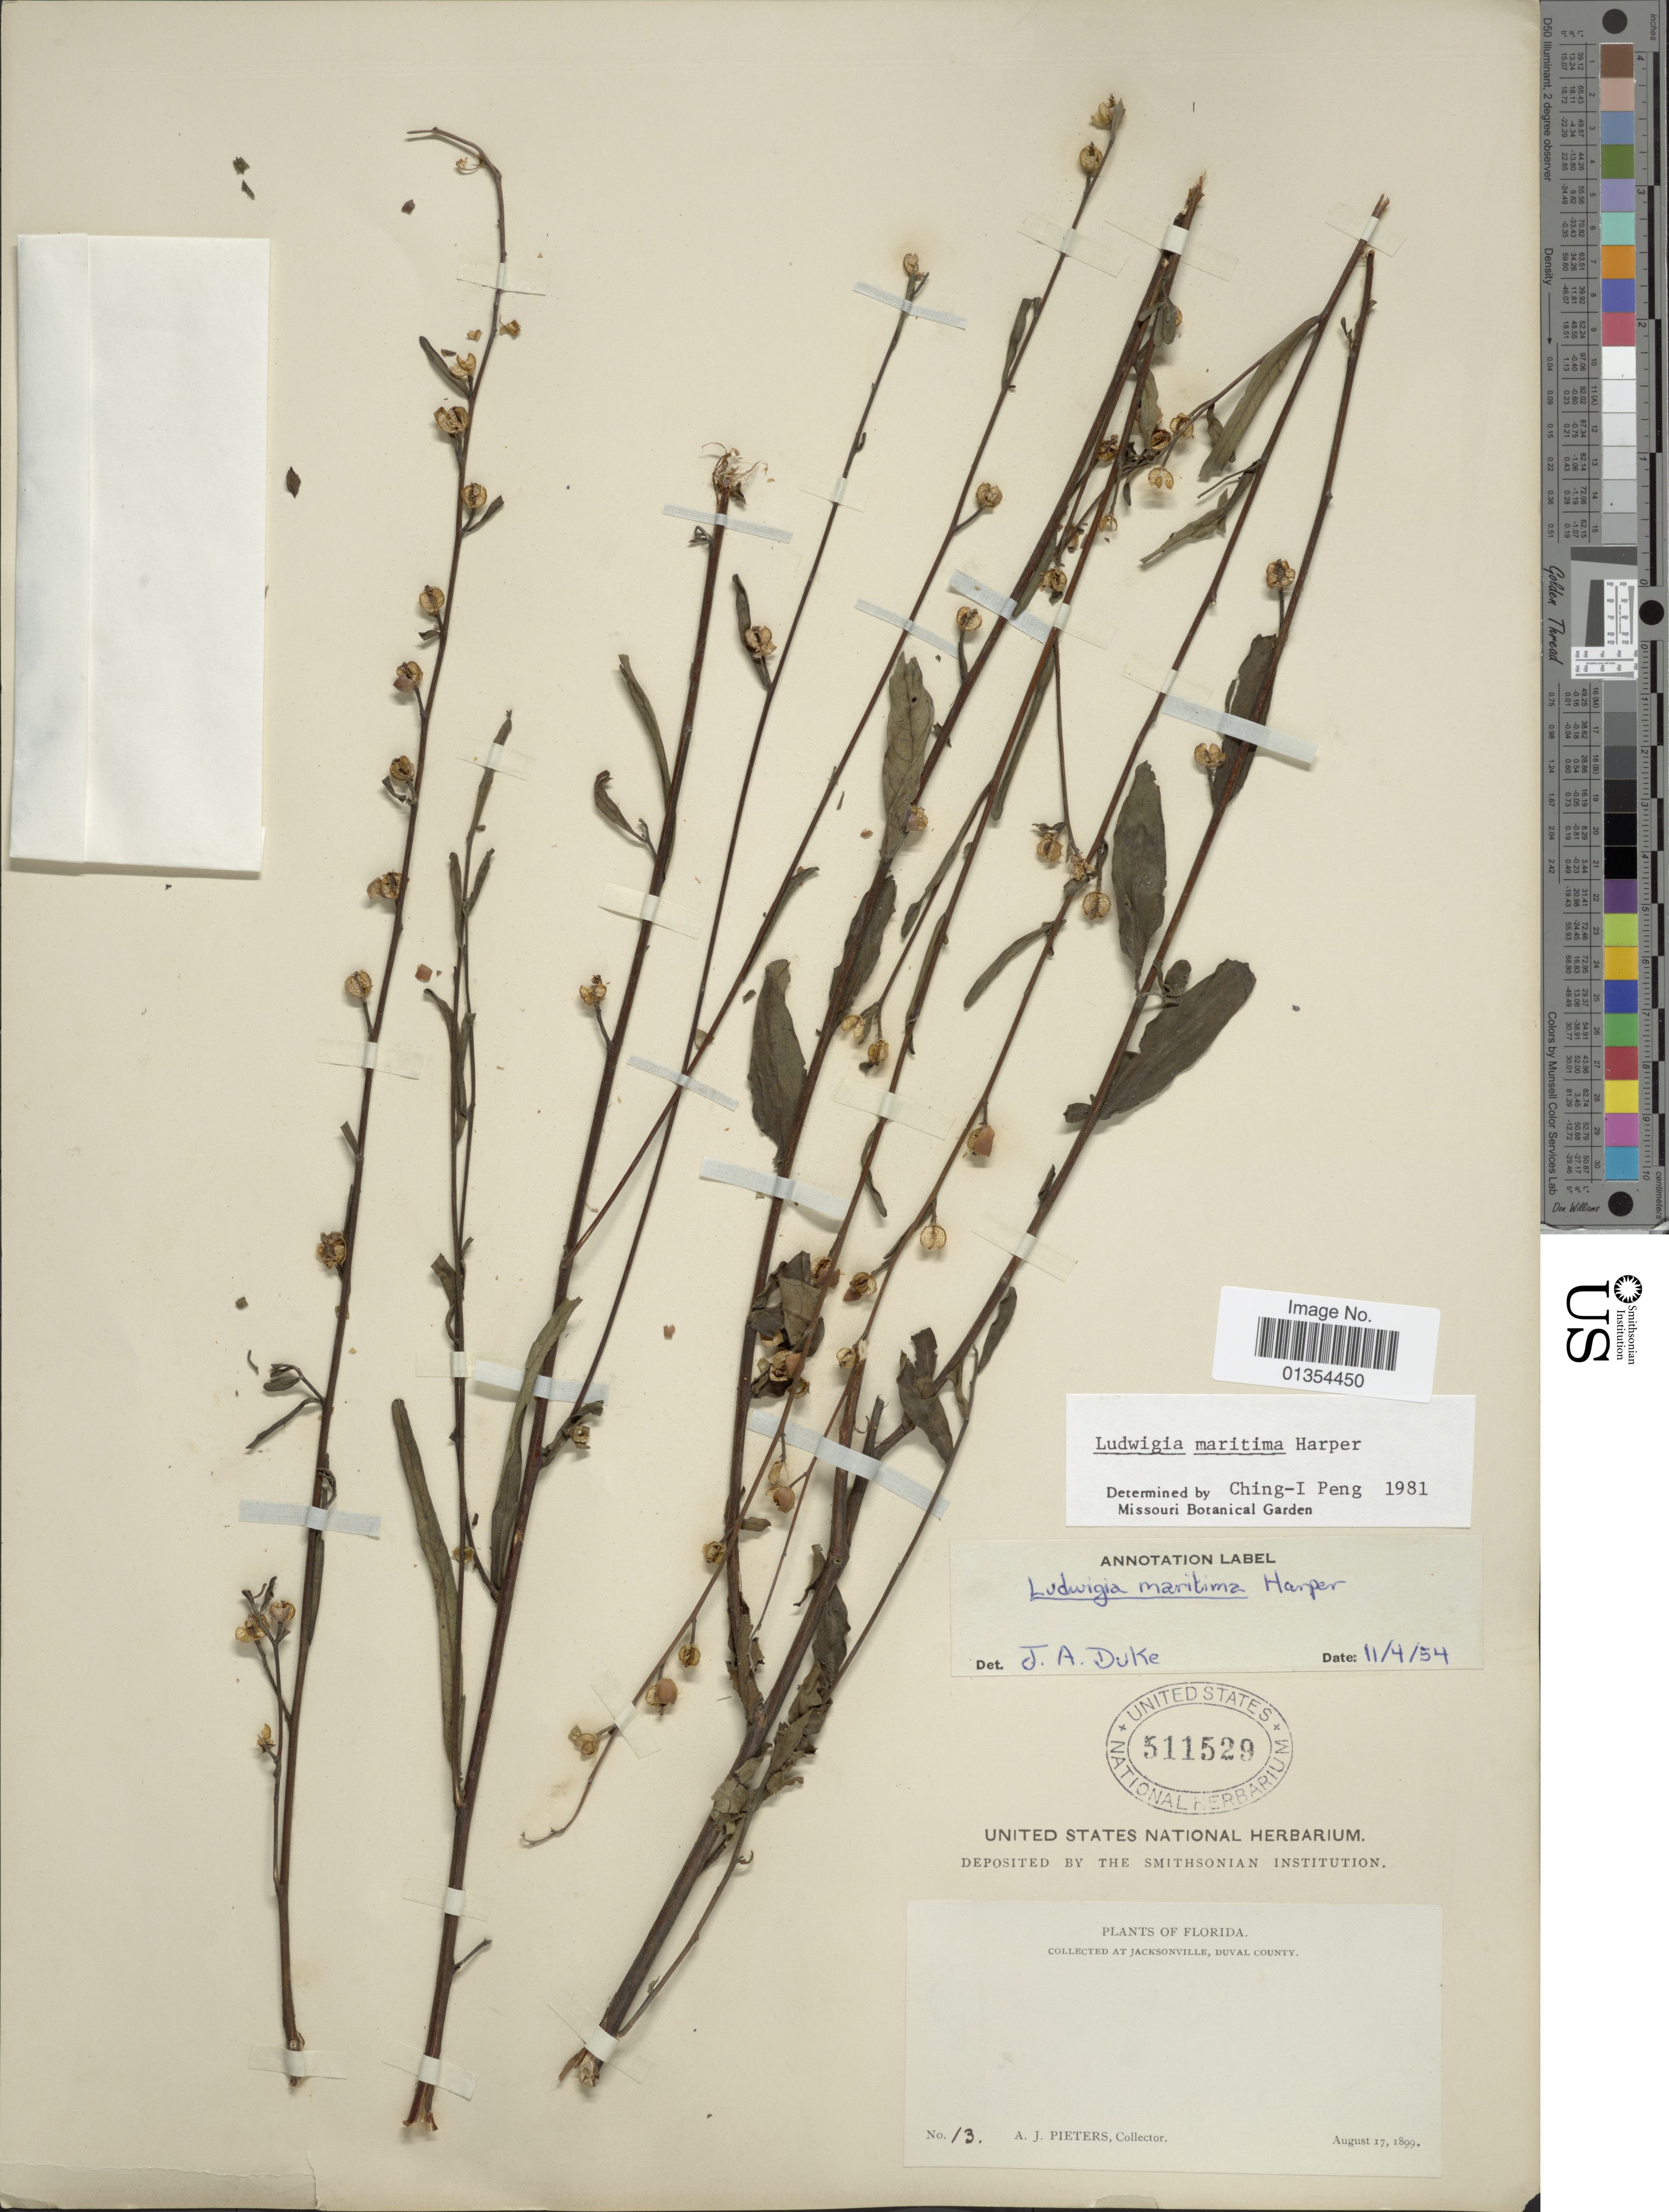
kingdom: Plantae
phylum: Tracheophyta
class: Magnoliopsida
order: Myrtales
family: Onagraceae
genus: Ludwigia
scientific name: Ludwigia maritima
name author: R.M. Harper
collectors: A. Pieters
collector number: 13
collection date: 1899-08-17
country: United States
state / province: Florida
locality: Jacksonville, Duval County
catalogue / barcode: US 511529